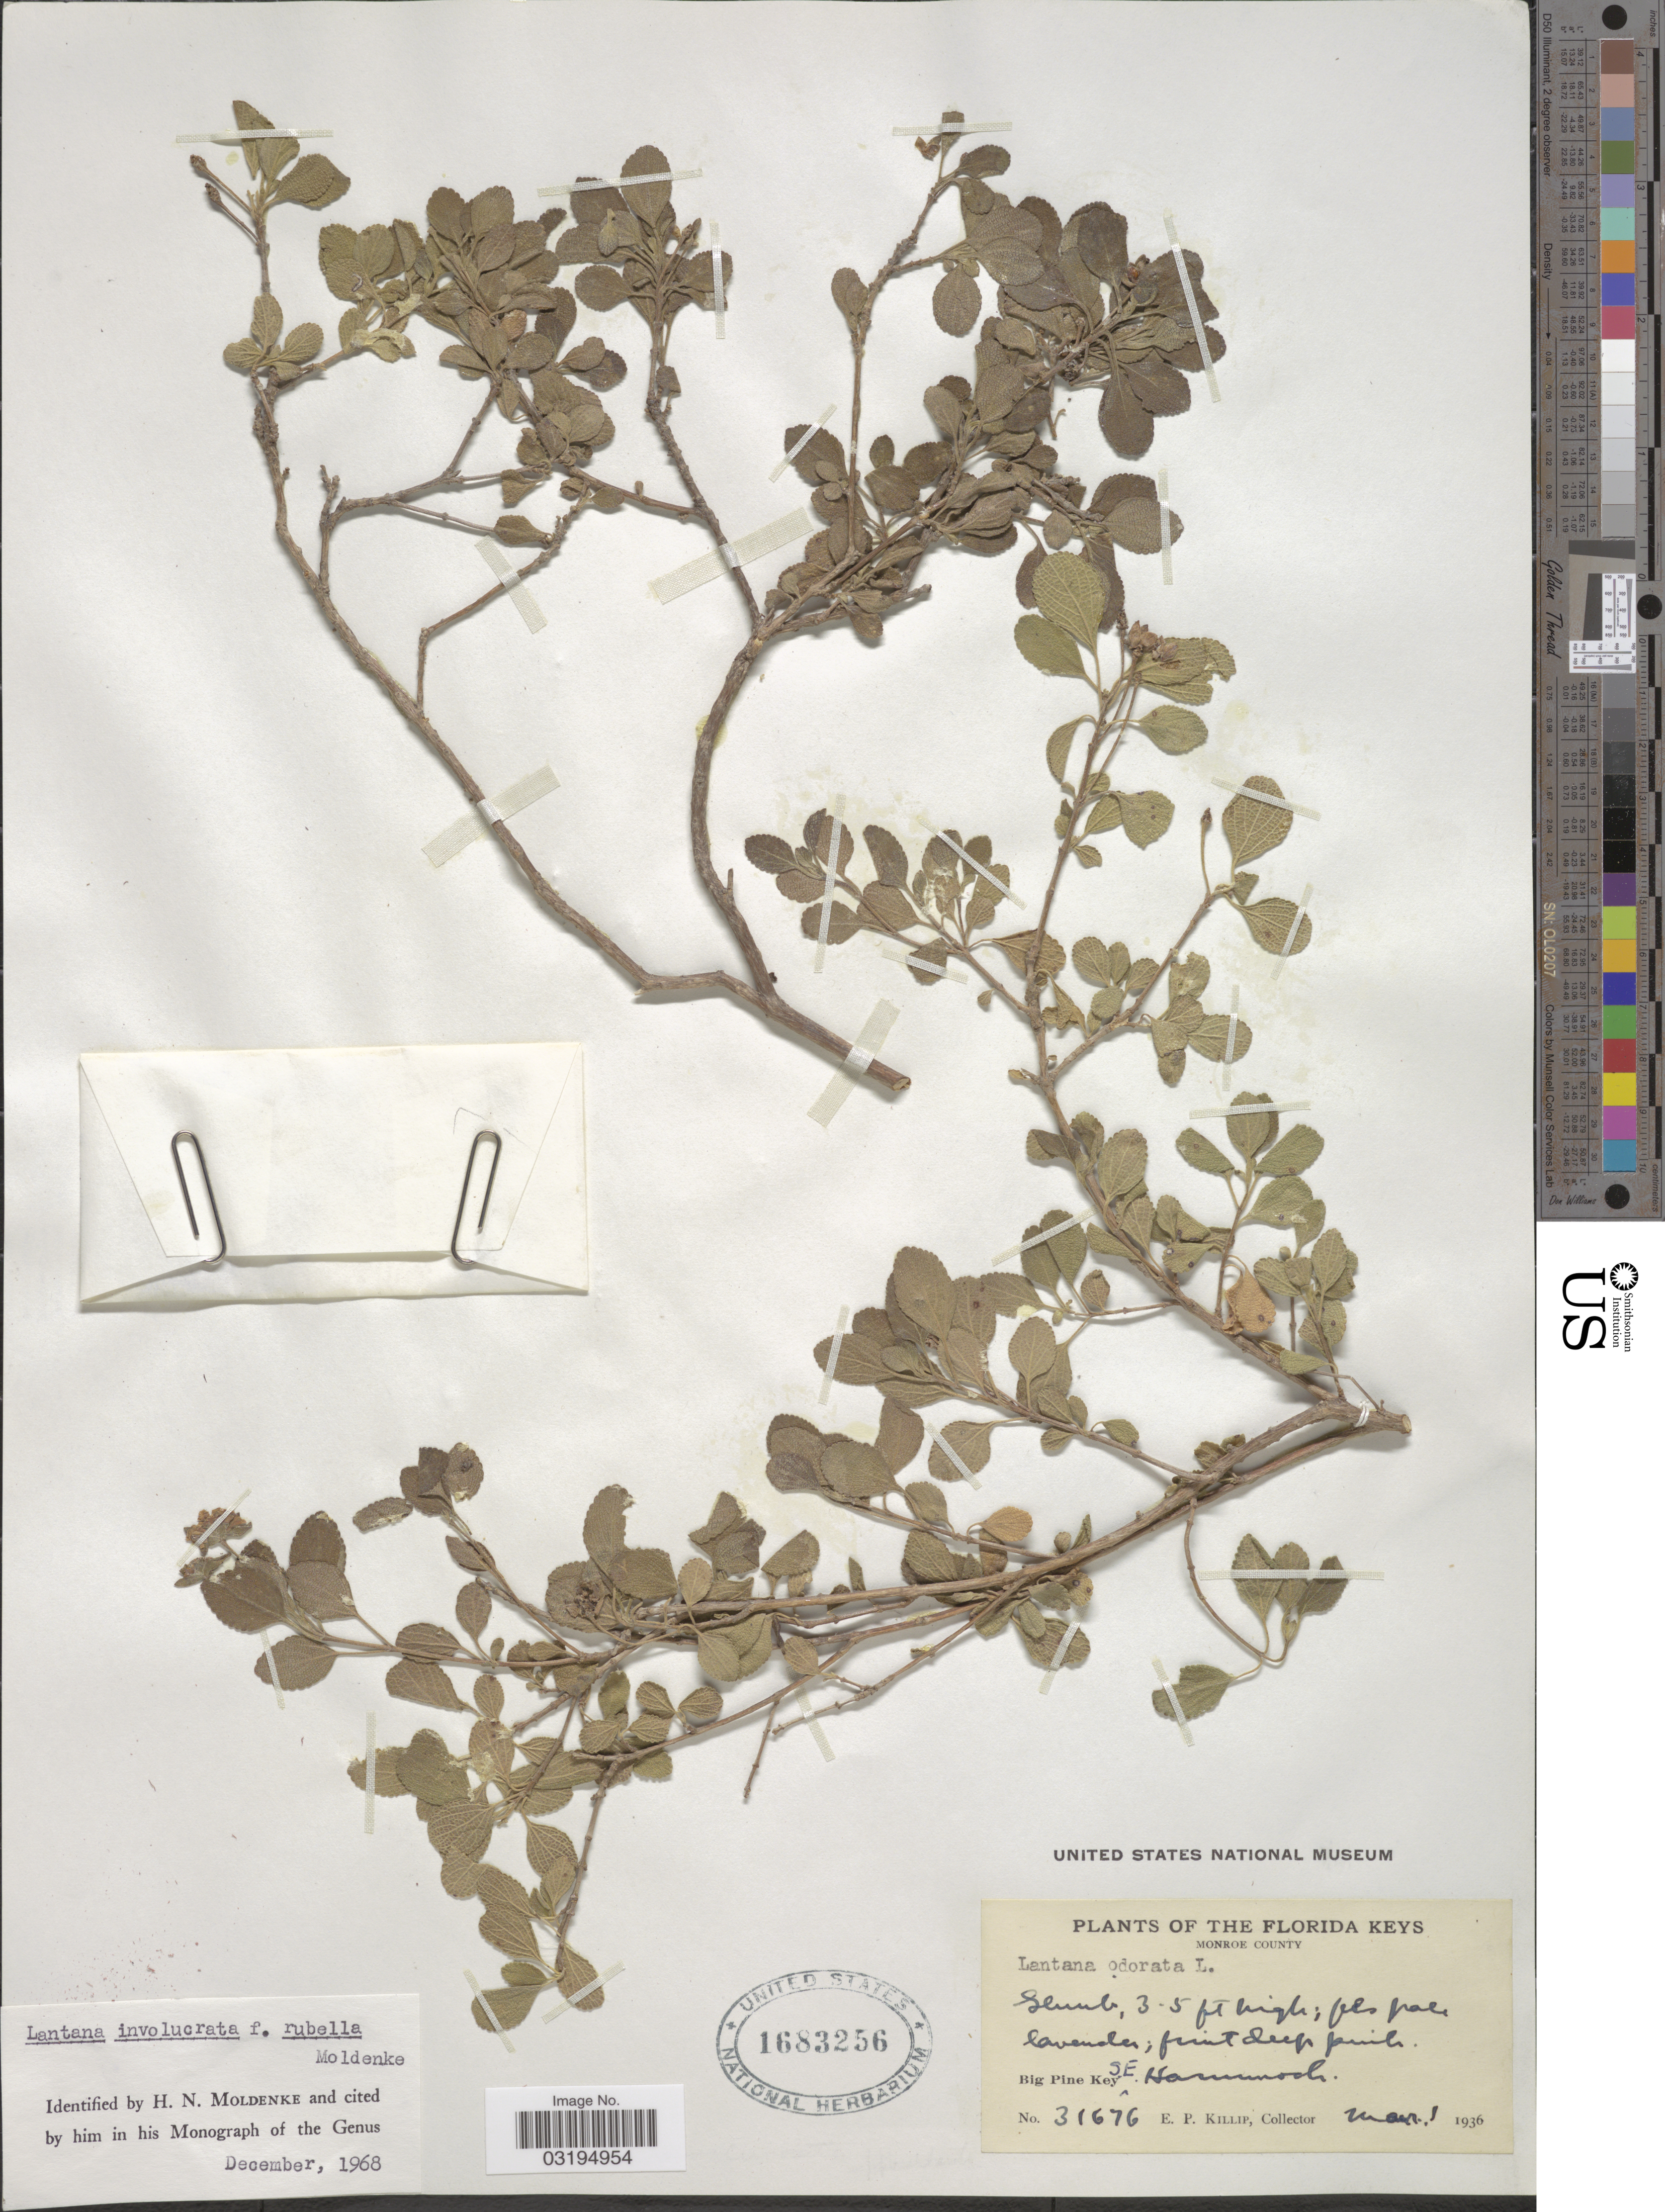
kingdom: Plantae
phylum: Tracheophyta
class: Magnoliopsida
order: Lamiales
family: Verbenaceae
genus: Lantana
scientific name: Lantana involucrata f. rubella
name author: Moldenke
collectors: E. P. Killip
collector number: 31676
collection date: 1936-03-01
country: United States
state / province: Florida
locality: The Florida Keys, Monroe County, Big Pine Key, S.E. Hammock.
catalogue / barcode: US 1683256